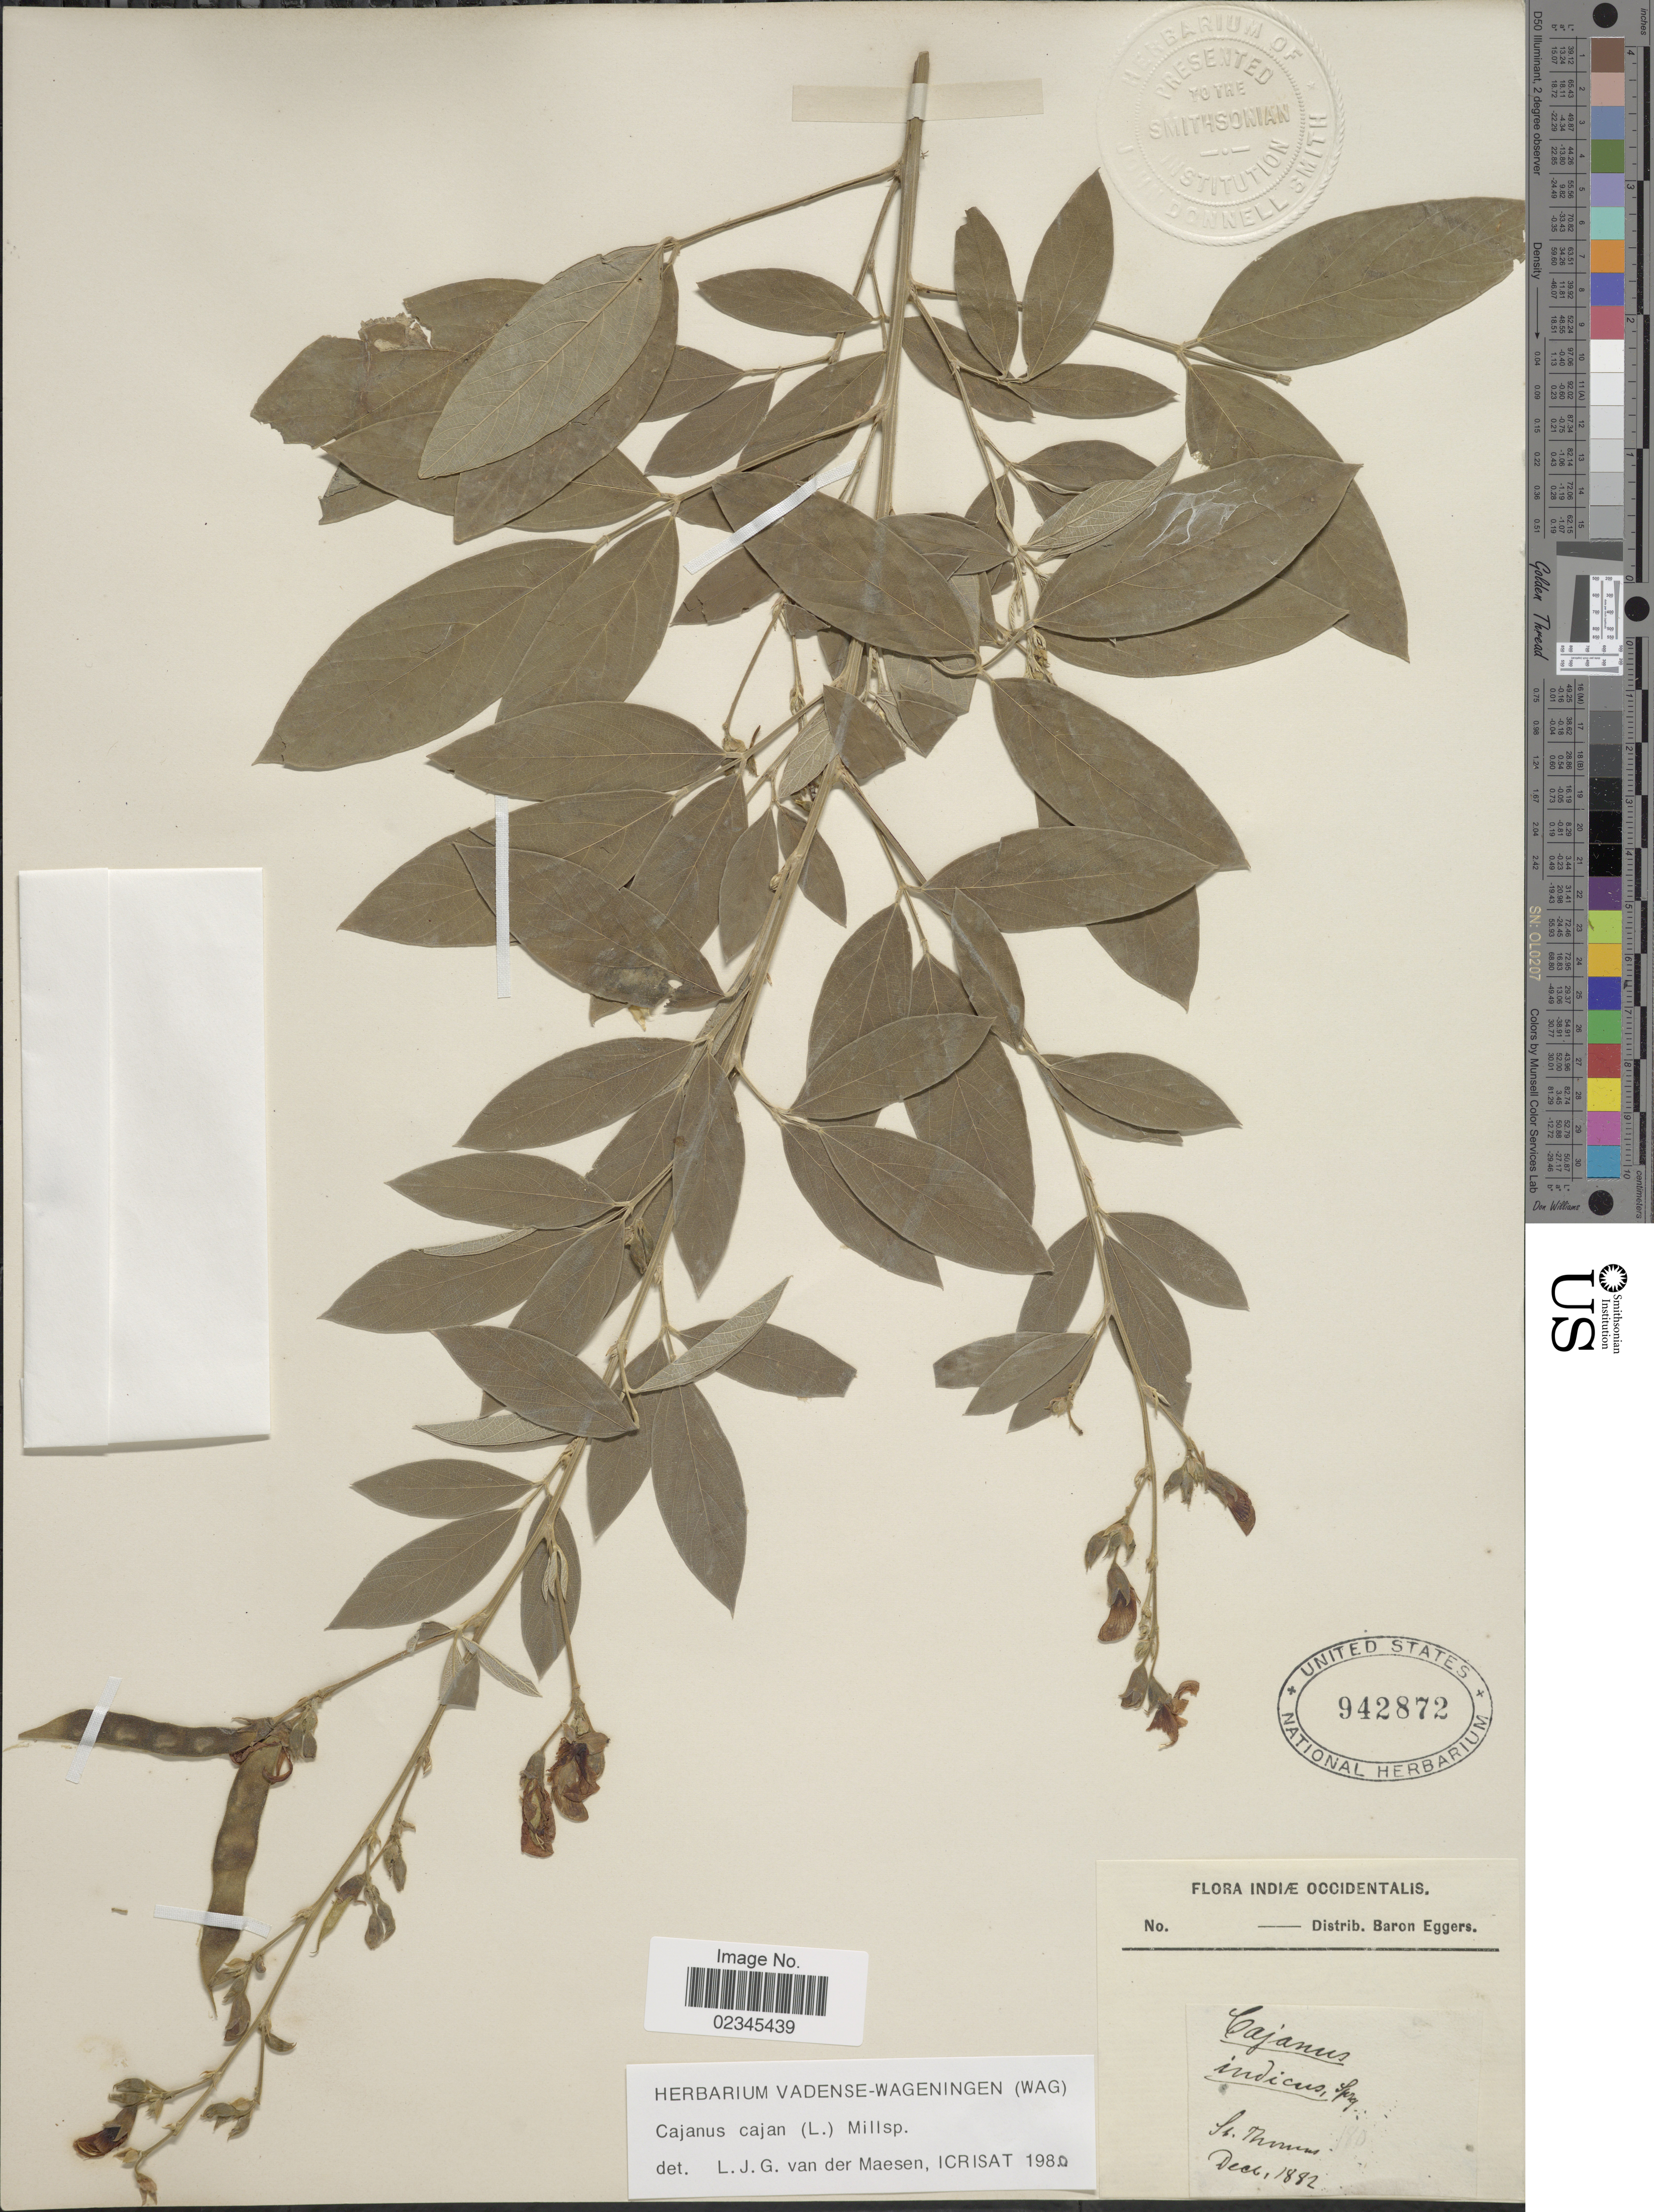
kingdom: Plantae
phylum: Tracheophyta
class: Magnoliopsida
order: Fabales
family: Fabaceae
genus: Cajanus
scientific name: Cajanus cajan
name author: (L.) Huth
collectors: H. F. A. von Eggers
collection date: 1882-12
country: U.S. Virgin Islands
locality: Indiae occidentalis, St. Thomas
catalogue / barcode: US 942872